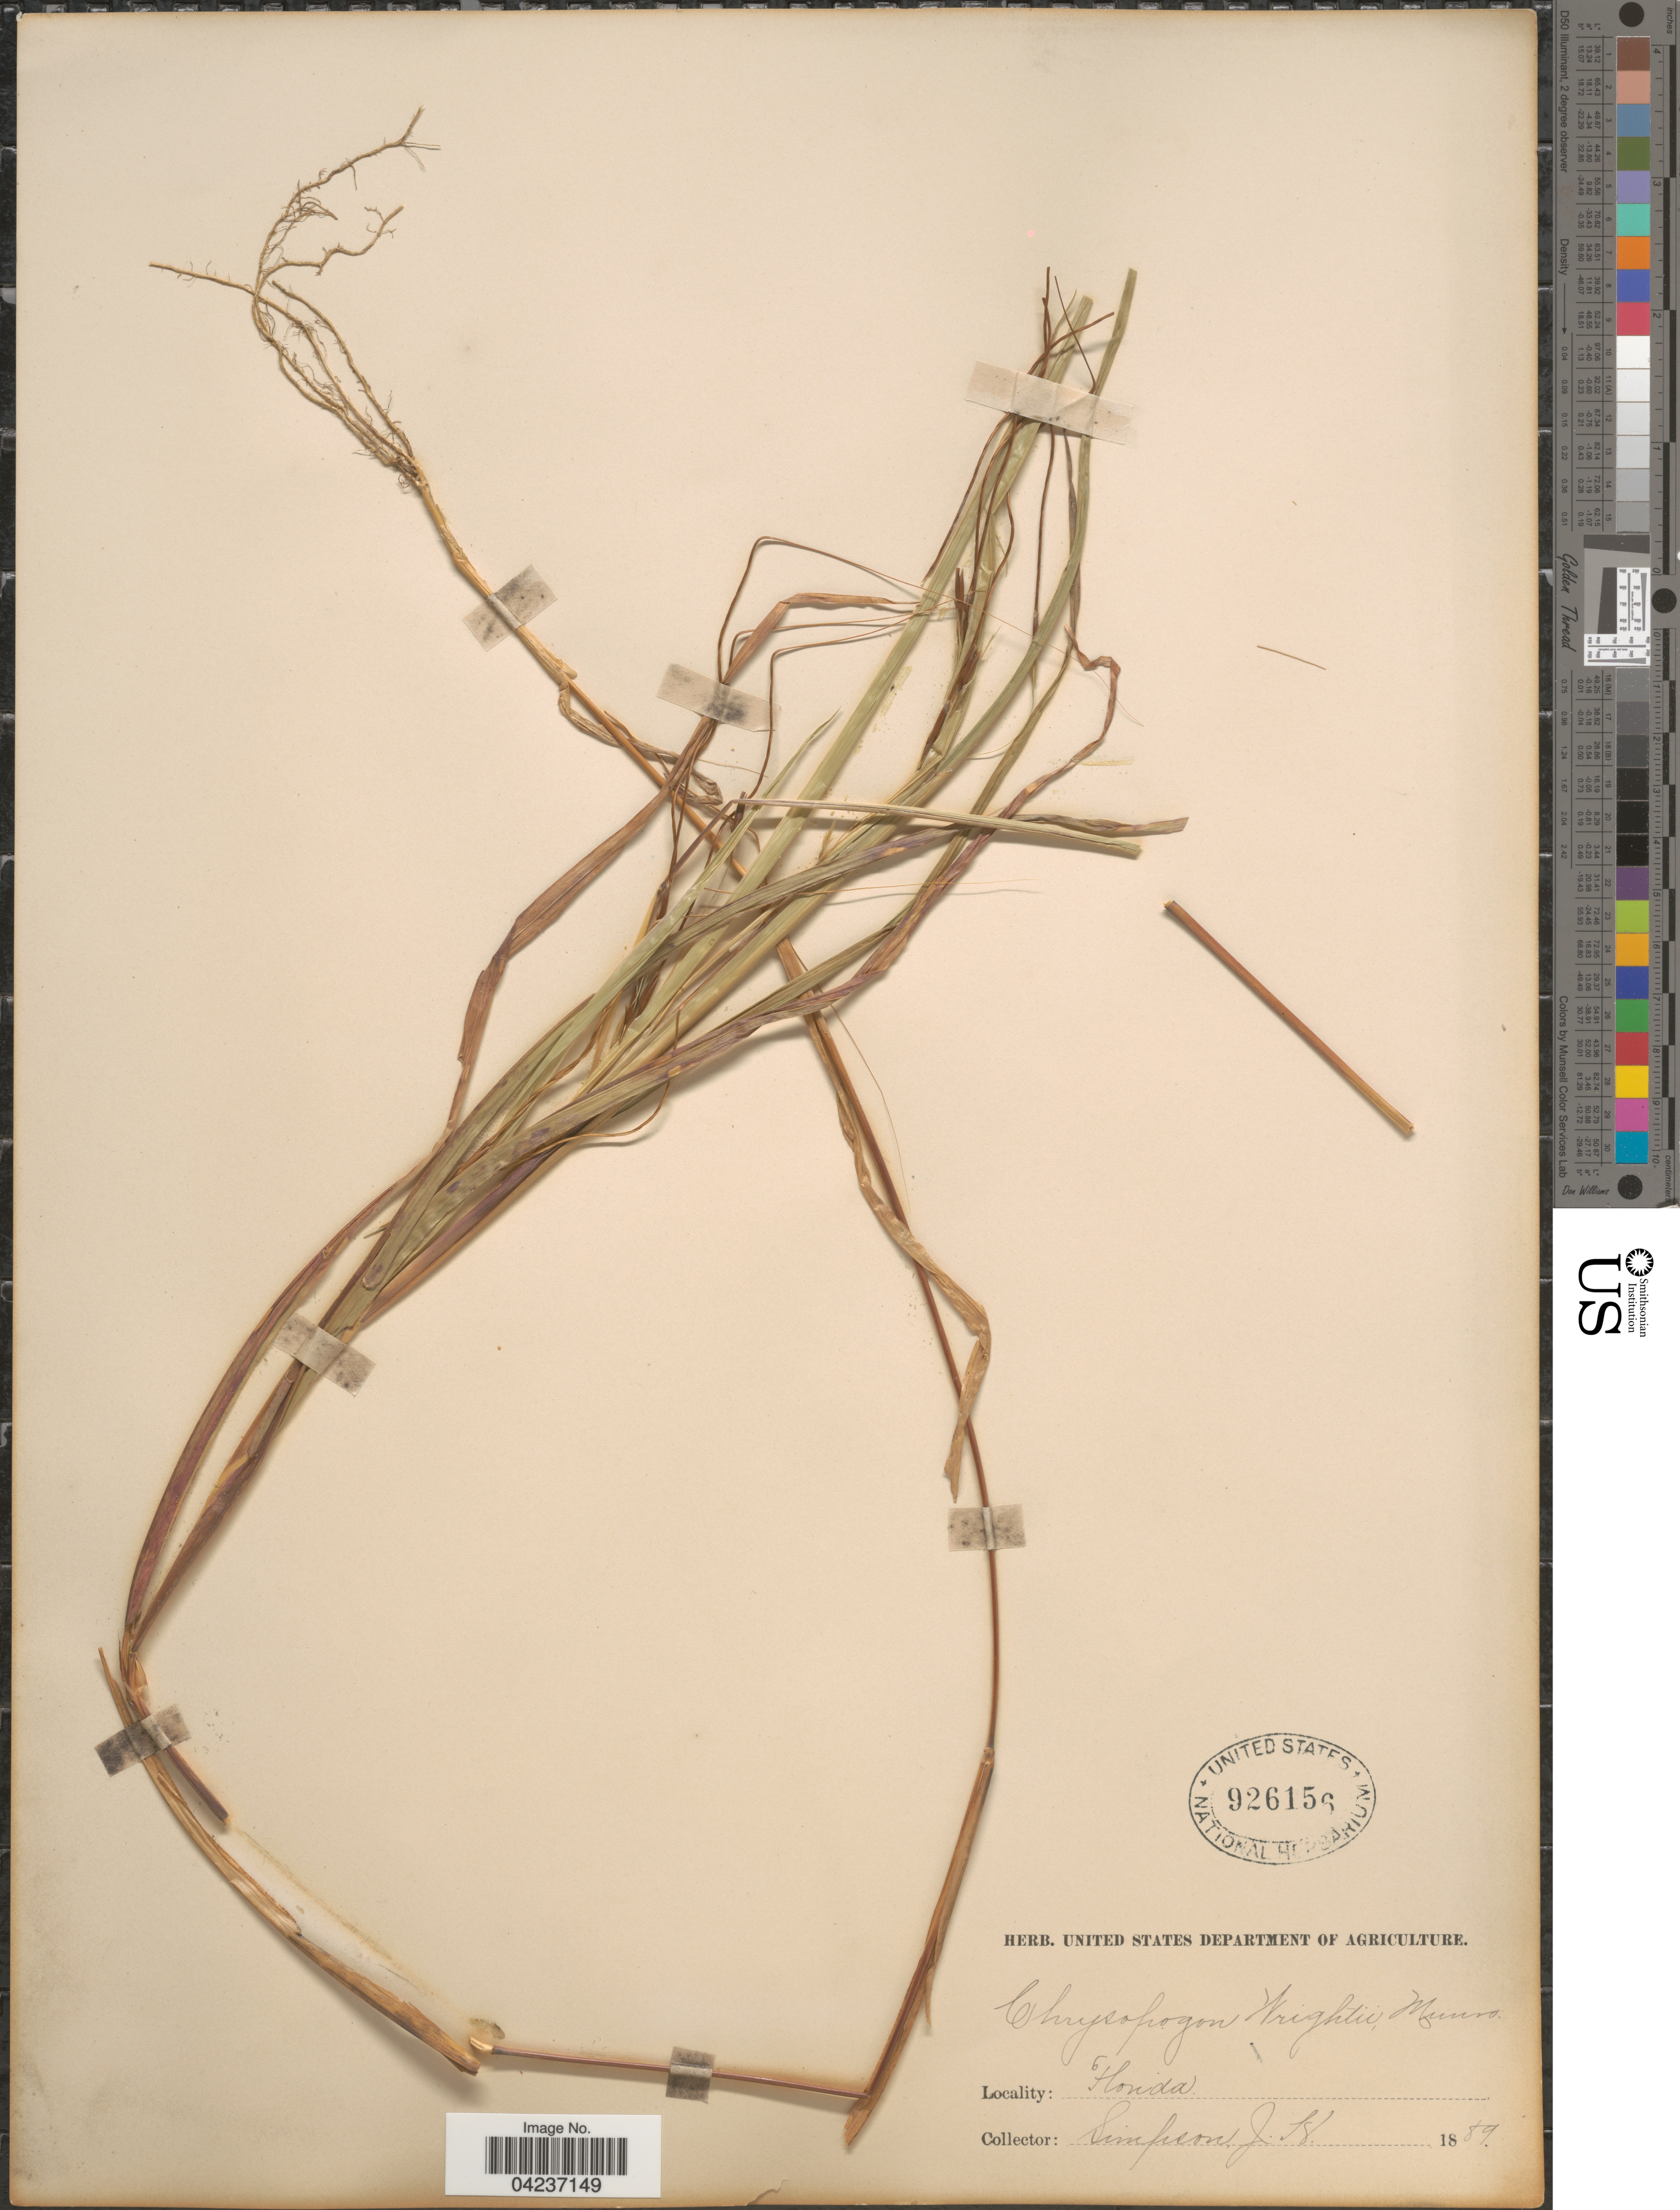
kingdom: Plantae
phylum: Tracheophyta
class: Liliopsida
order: Poales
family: Poaceae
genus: Chrysopogon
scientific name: Chrysopogon pauciflorus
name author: (Chapm.) Benth. ex Vasey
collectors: J. H. Simpson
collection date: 1889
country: United States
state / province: Florida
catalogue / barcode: US 926156